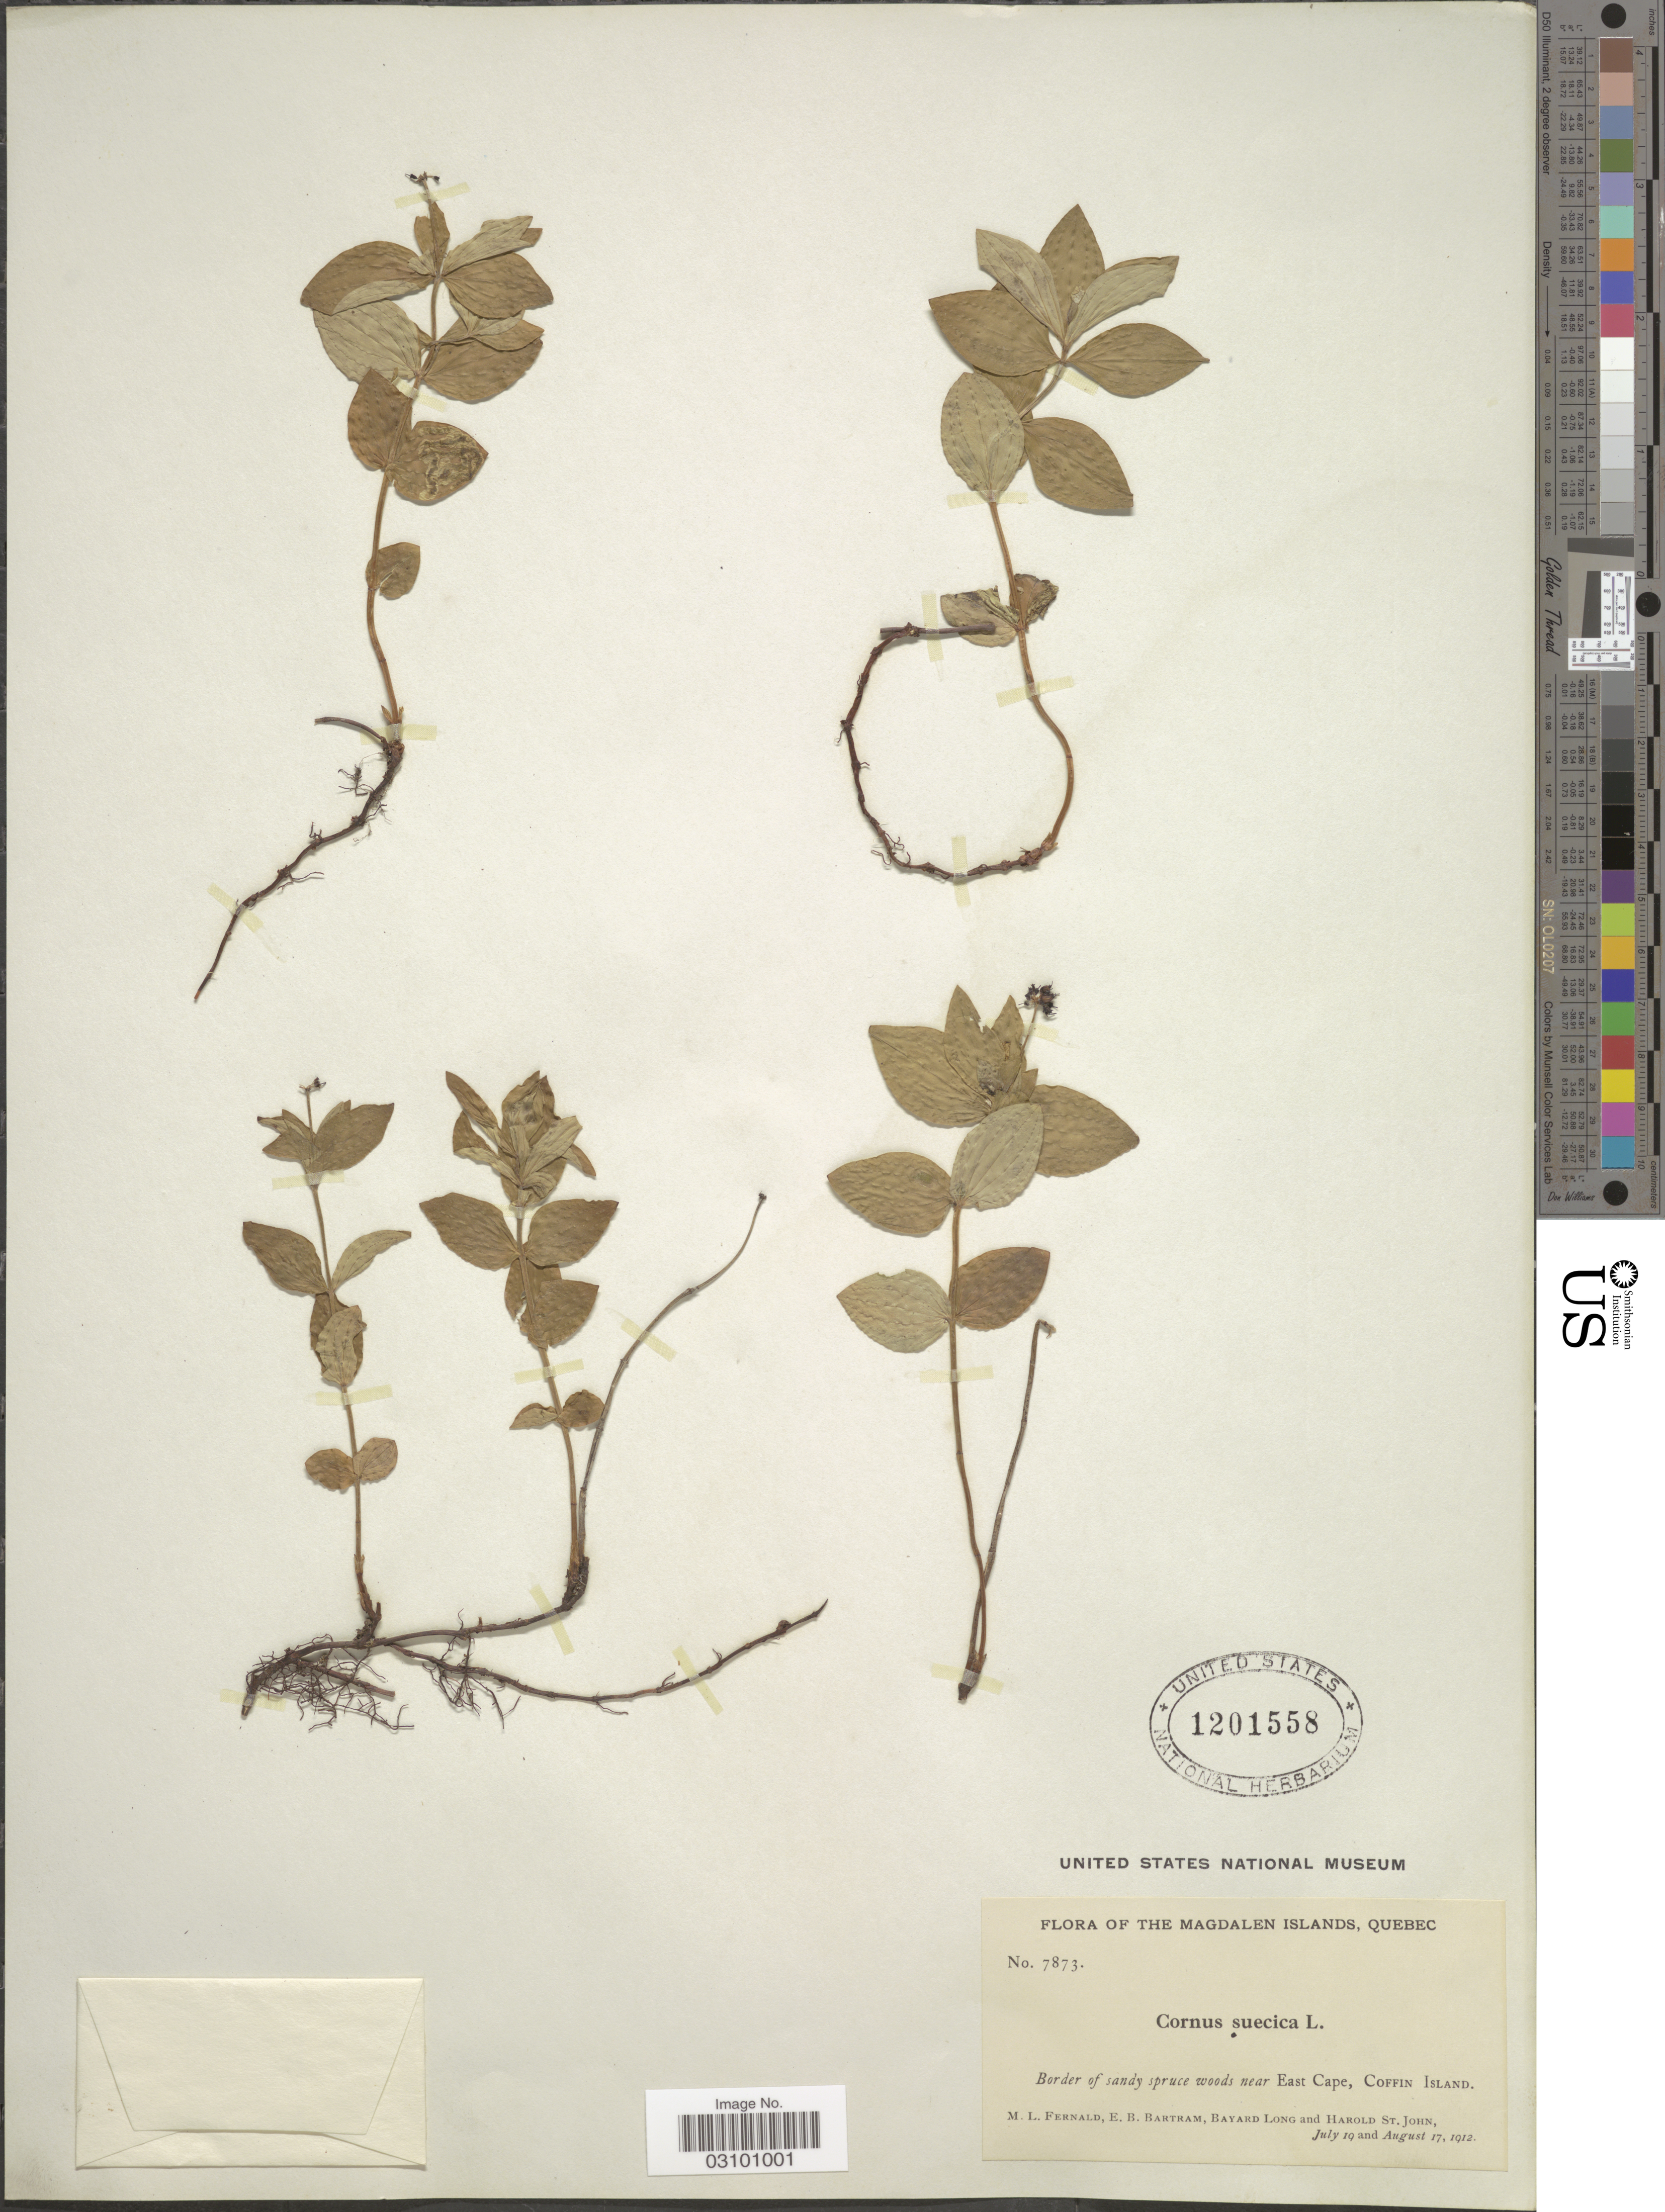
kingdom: Plantae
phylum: Tracheophyta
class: Magnoliopsida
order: Cornales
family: Cornaceae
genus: Cornus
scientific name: Cornus suecica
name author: L.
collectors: M. L. Fernald, E. B. Bartram, B. Long & H. St. John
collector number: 7873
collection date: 1912-07-19/1912-08-17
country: Canada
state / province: Quebec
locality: Magdalen Islands. Border of sandy spruce woods near East Cape, Coffin Island.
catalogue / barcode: US 1201558